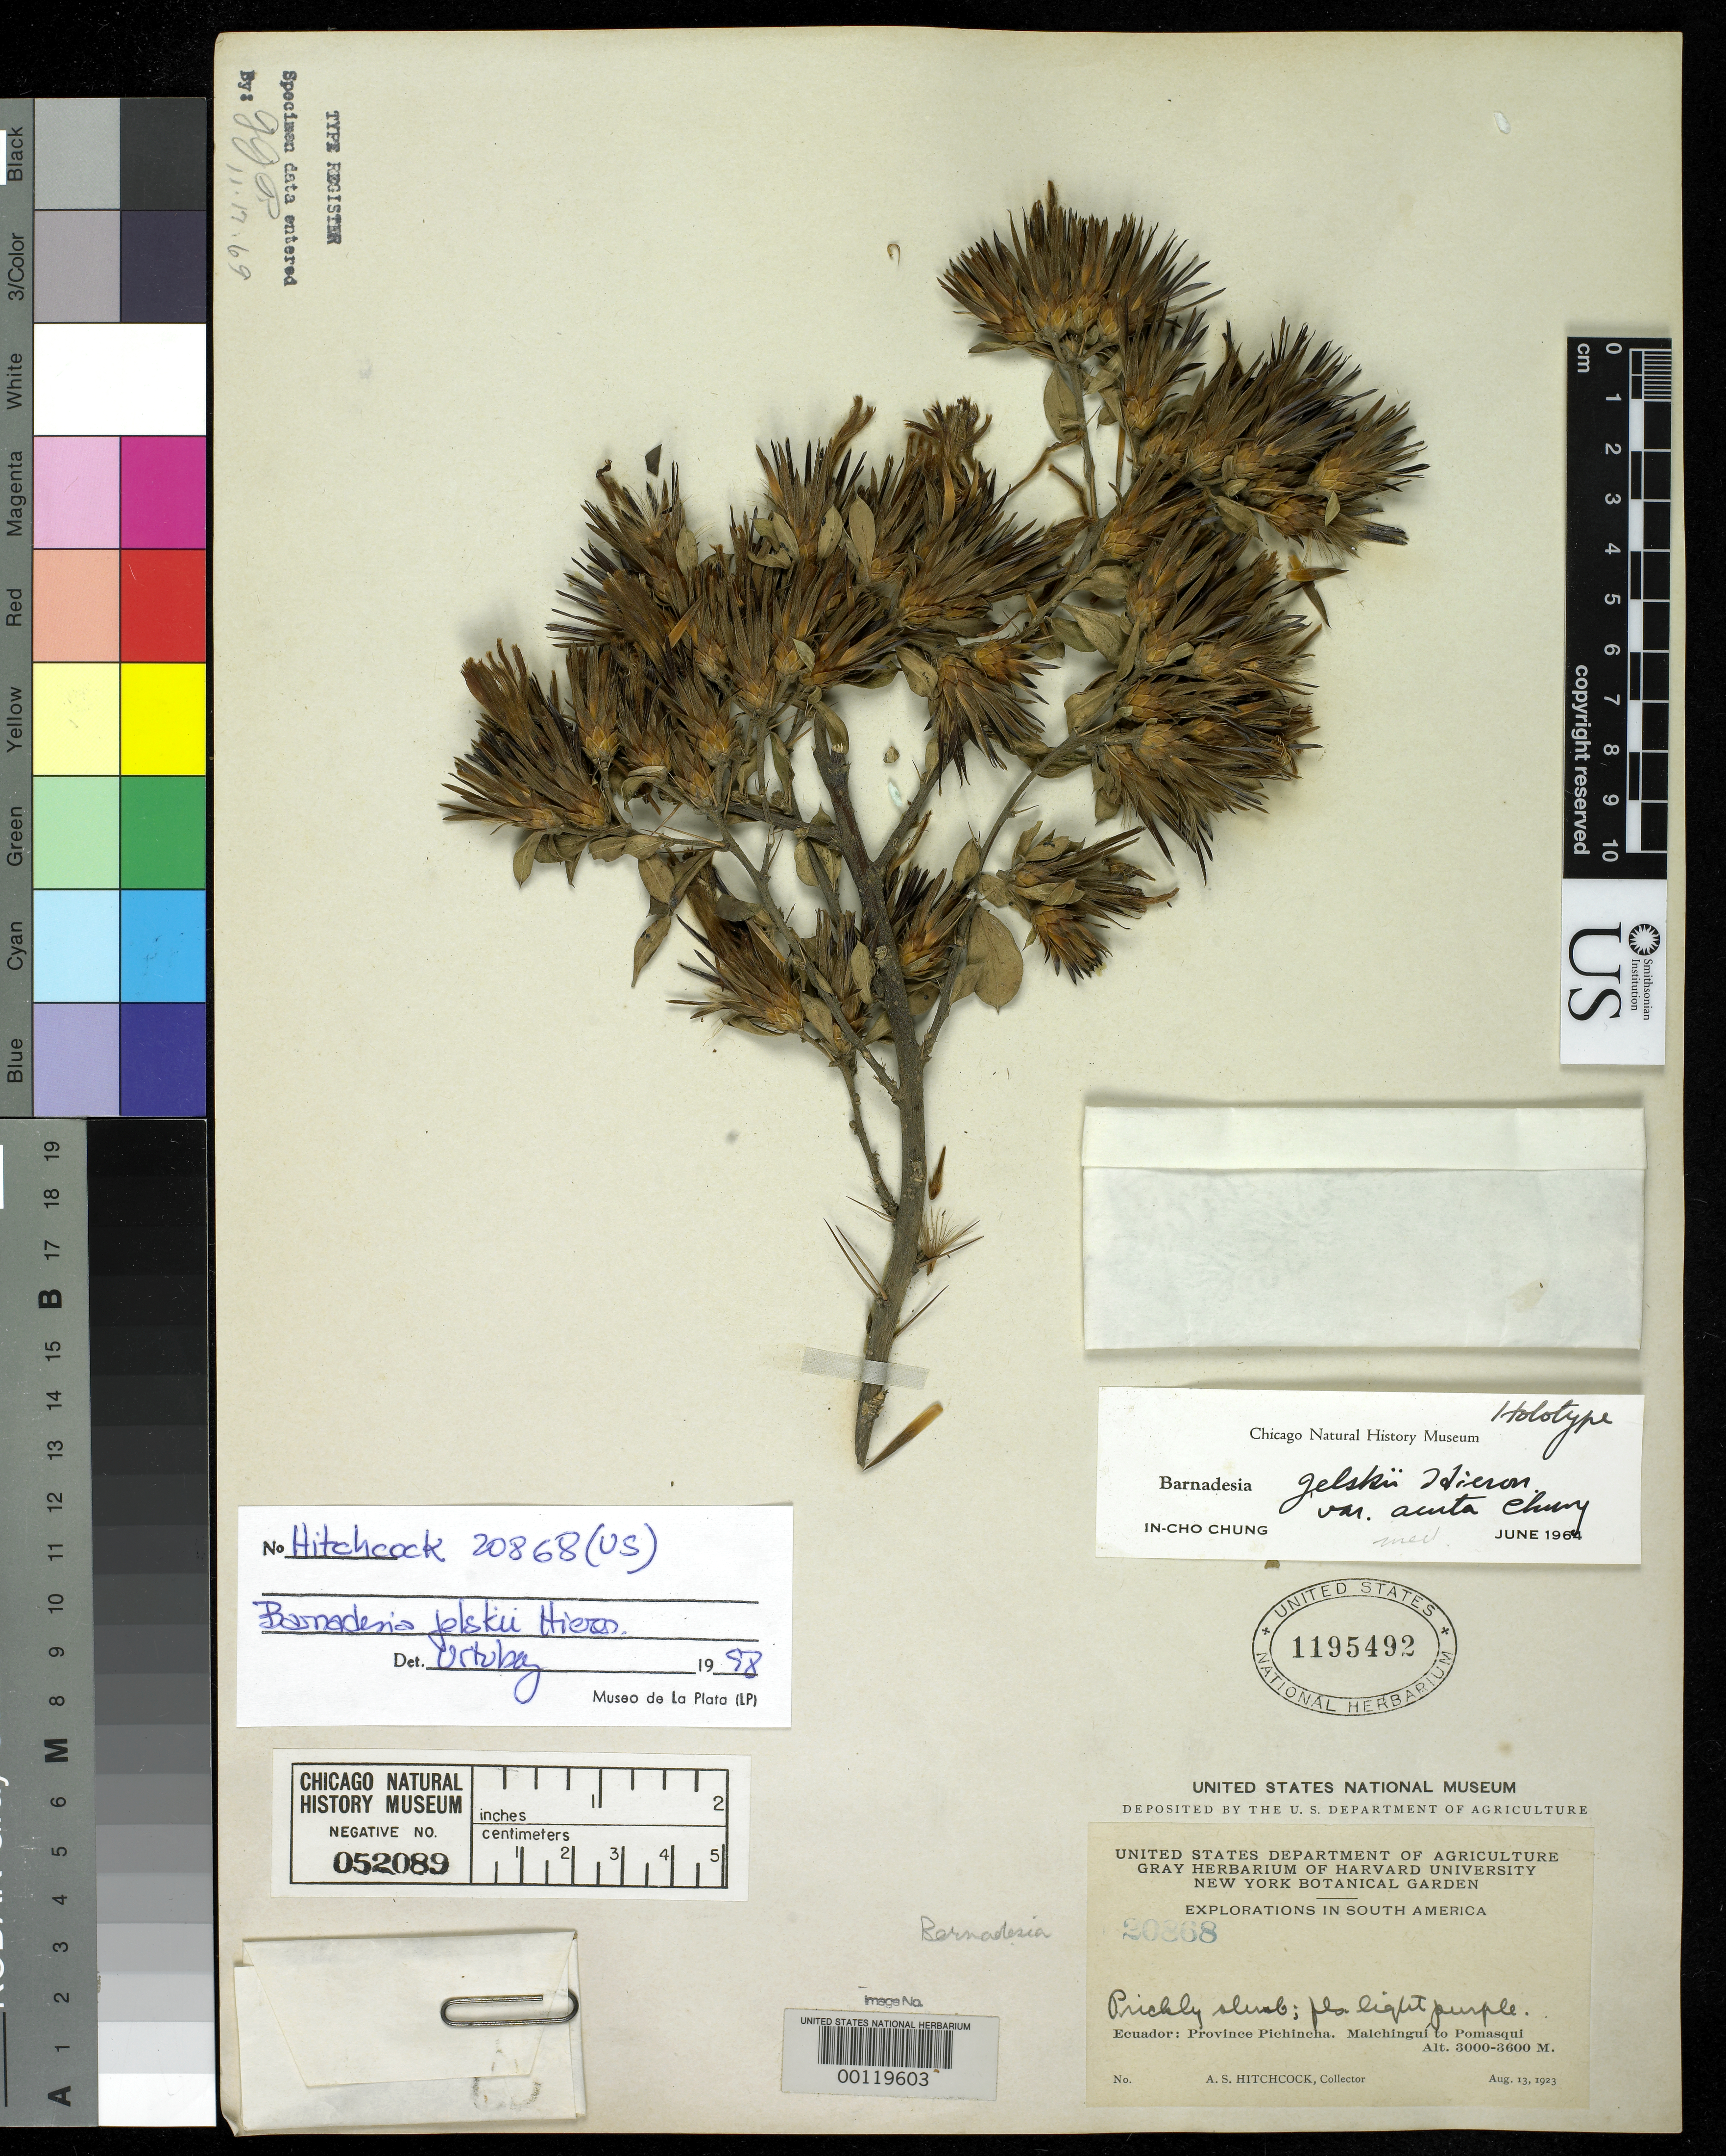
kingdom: Plantae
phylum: Tracheophyta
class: Magnoliopsida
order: Asterales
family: Asteraceae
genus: Barnadesia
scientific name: Barnadesia jelskii var. acuta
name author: I.C. Chung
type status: Holotype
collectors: A. S. Hitchcock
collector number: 20968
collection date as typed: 13 Aug 1923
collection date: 1923-08-13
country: Ecuador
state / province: Pichincha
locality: Malchingui to Pomasqui.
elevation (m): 3000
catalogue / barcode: US 1195492